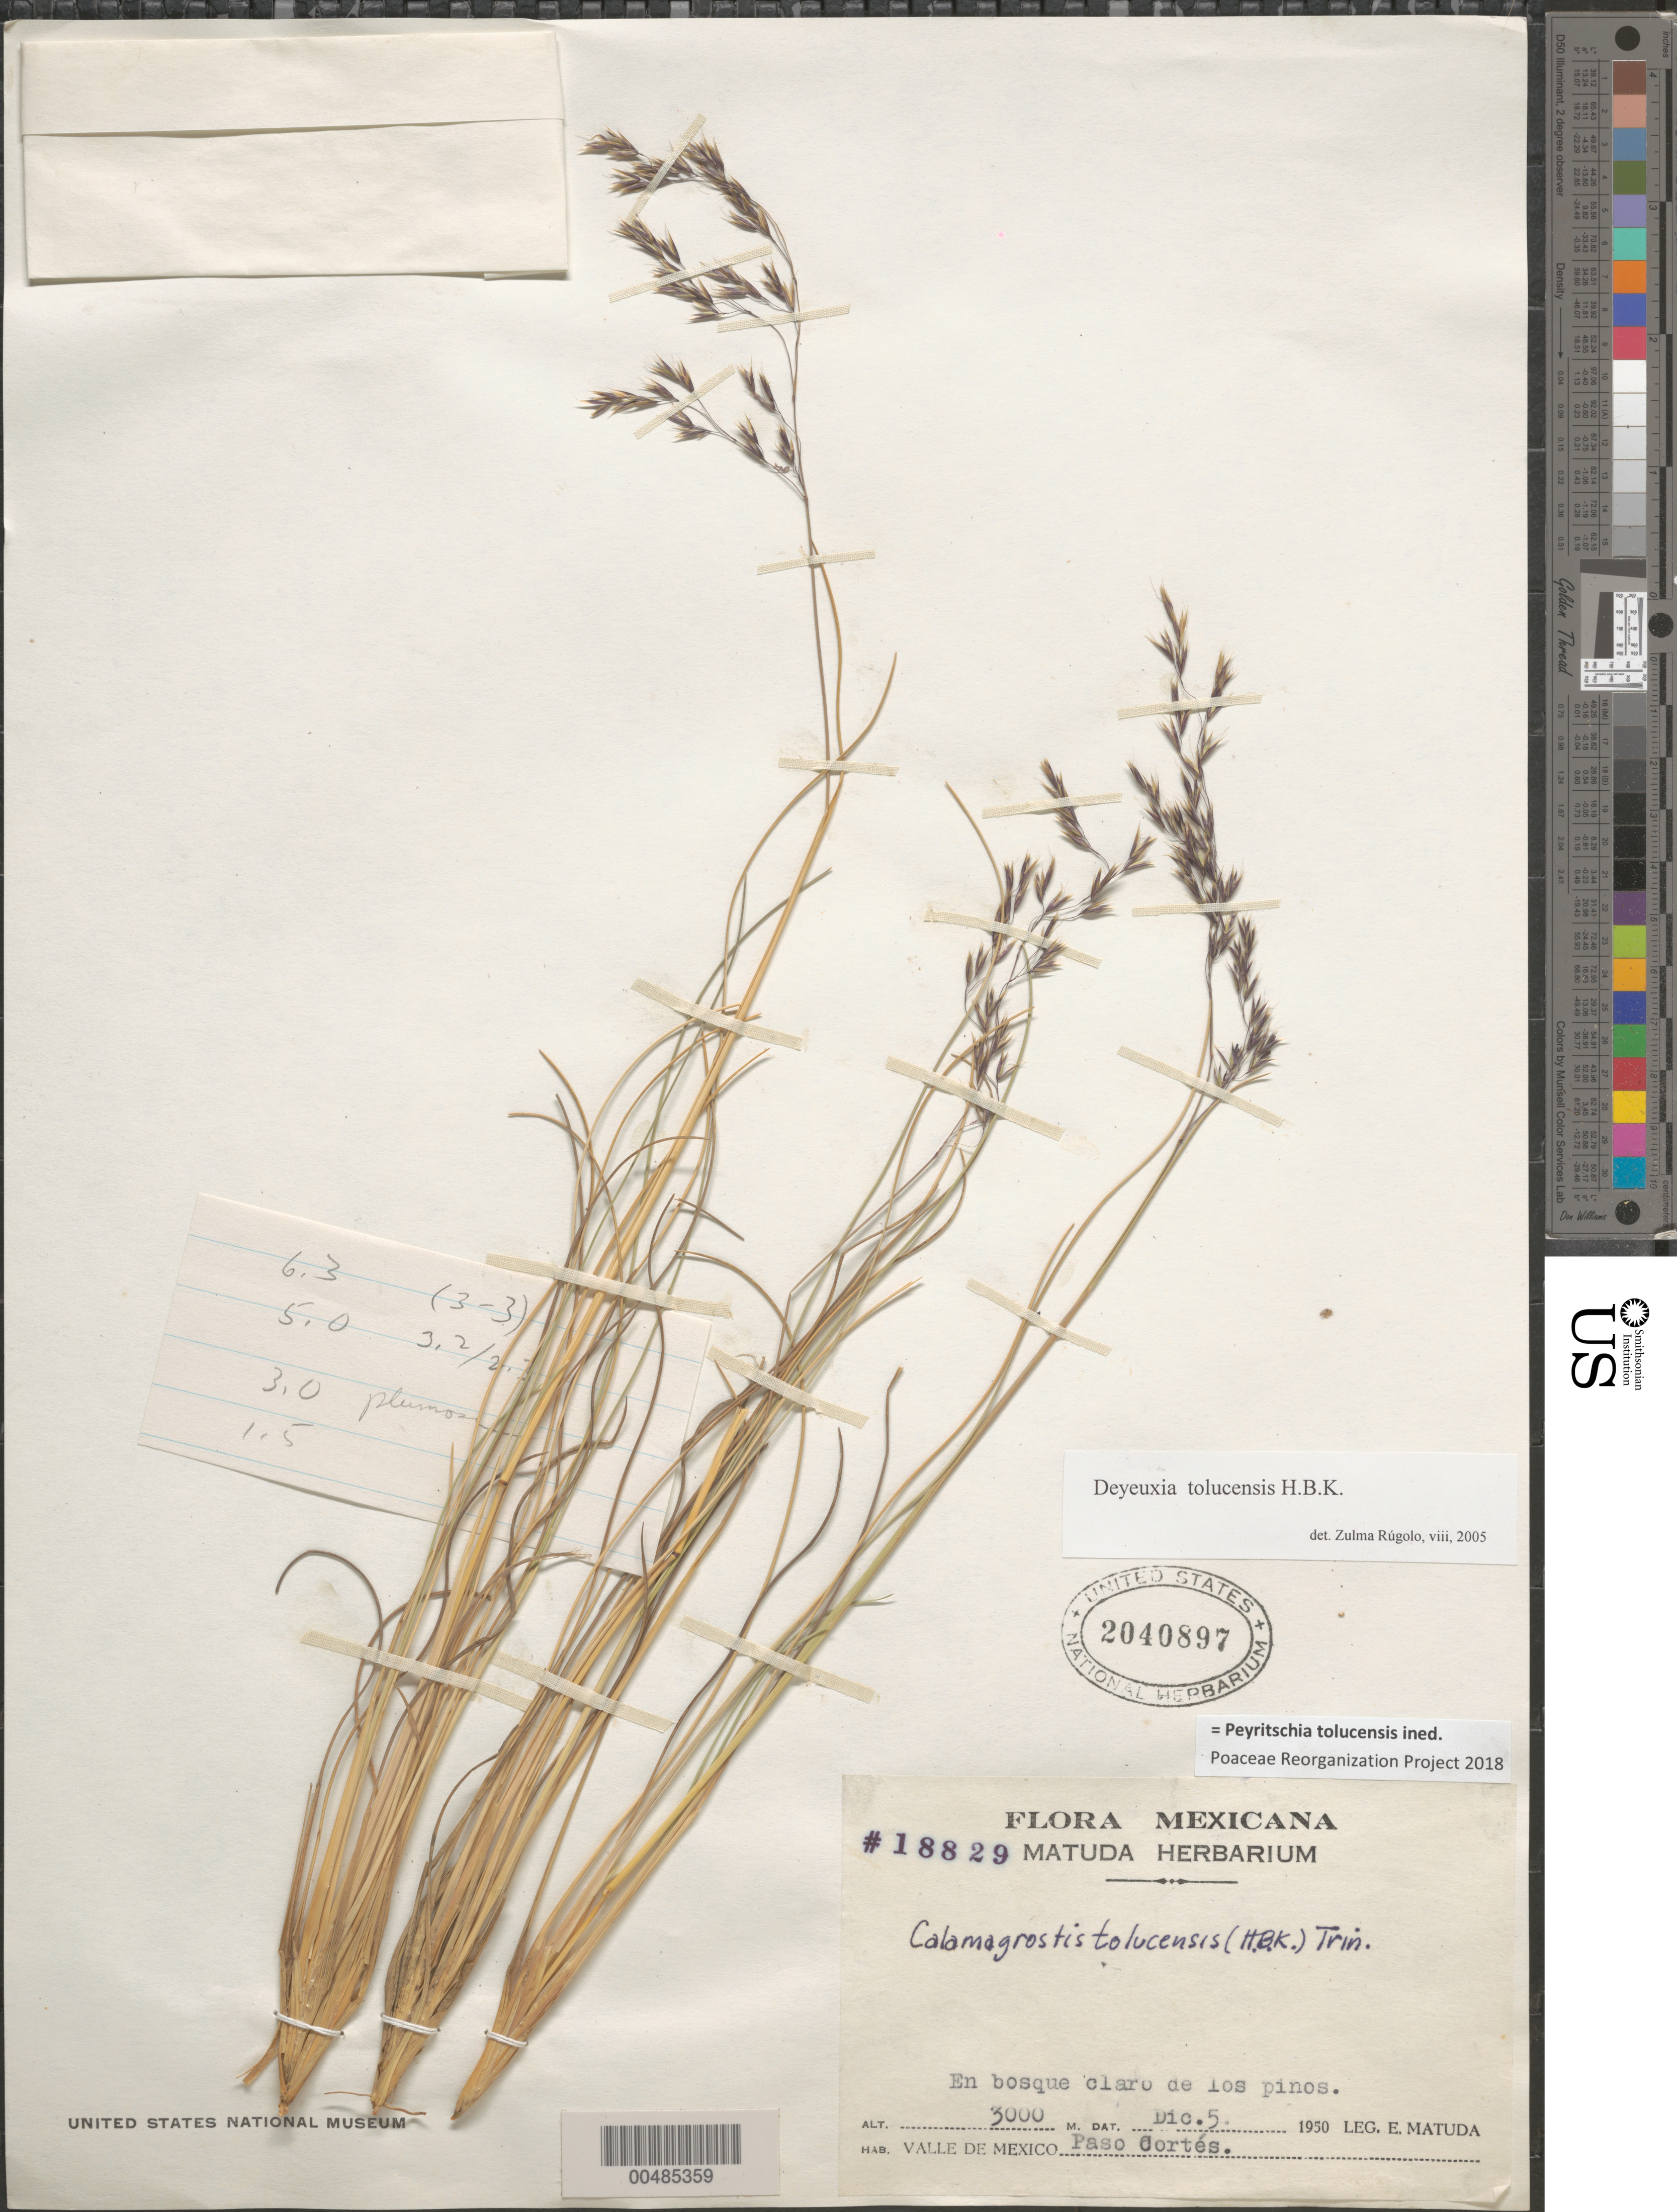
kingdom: Plantae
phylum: Tracheophyta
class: Liliopsida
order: Poales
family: Poaceae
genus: Peyritschia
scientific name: Peyritschia tolucensis ined.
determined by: Poaceae Reorganization Project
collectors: E. Matuda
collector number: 18829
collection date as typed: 5 Dec 1950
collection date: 1950-12-05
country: Mexico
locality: Valle de Mexico, Paso Cort‚s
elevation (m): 3000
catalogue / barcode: US 2040897